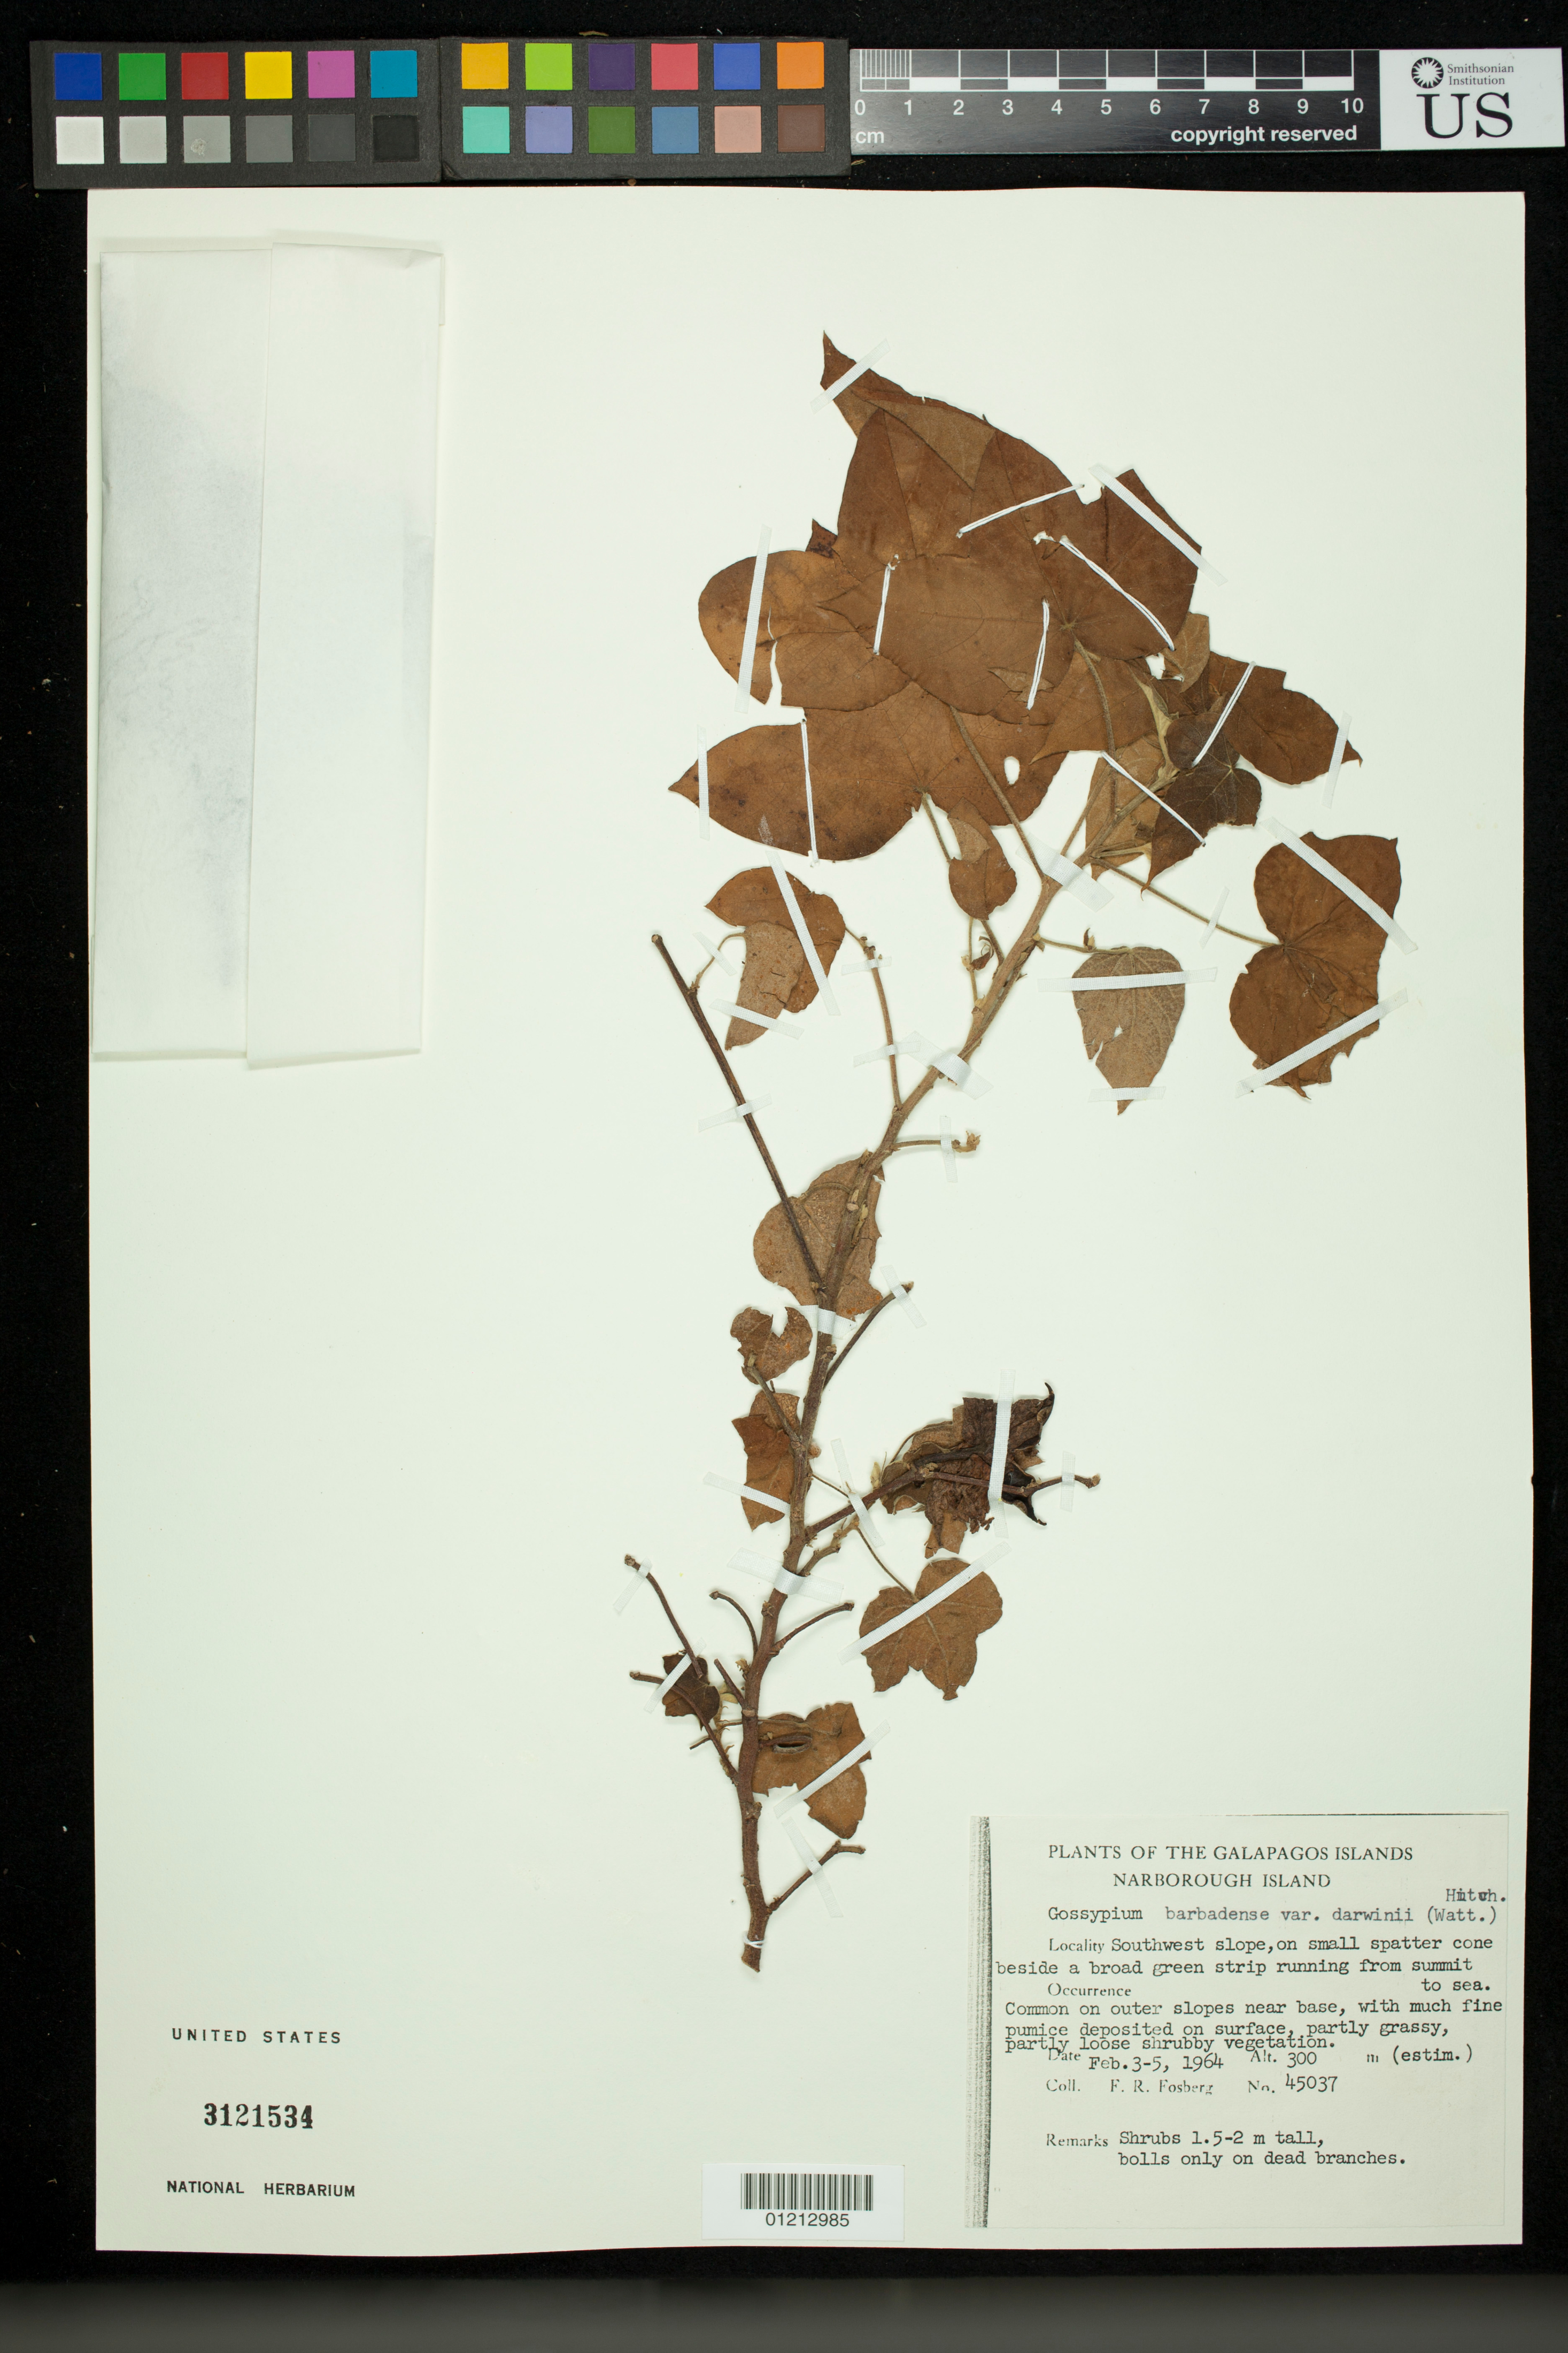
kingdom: Plantae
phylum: Tracheophyta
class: Magnoliopsida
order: Malvales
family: Malvaceae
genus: Gossypium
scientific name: Gossypium hirsutum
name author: L.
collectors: F. R. Fosberg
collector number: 45037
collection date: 1964-02-03/1964-02-05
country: Ecuador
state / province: Colón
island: Fernandina [Narborough]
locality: SW slope, on small spatter cone beside a broad green strip running from summit to sea.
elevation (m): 300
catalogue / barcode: US 3121534